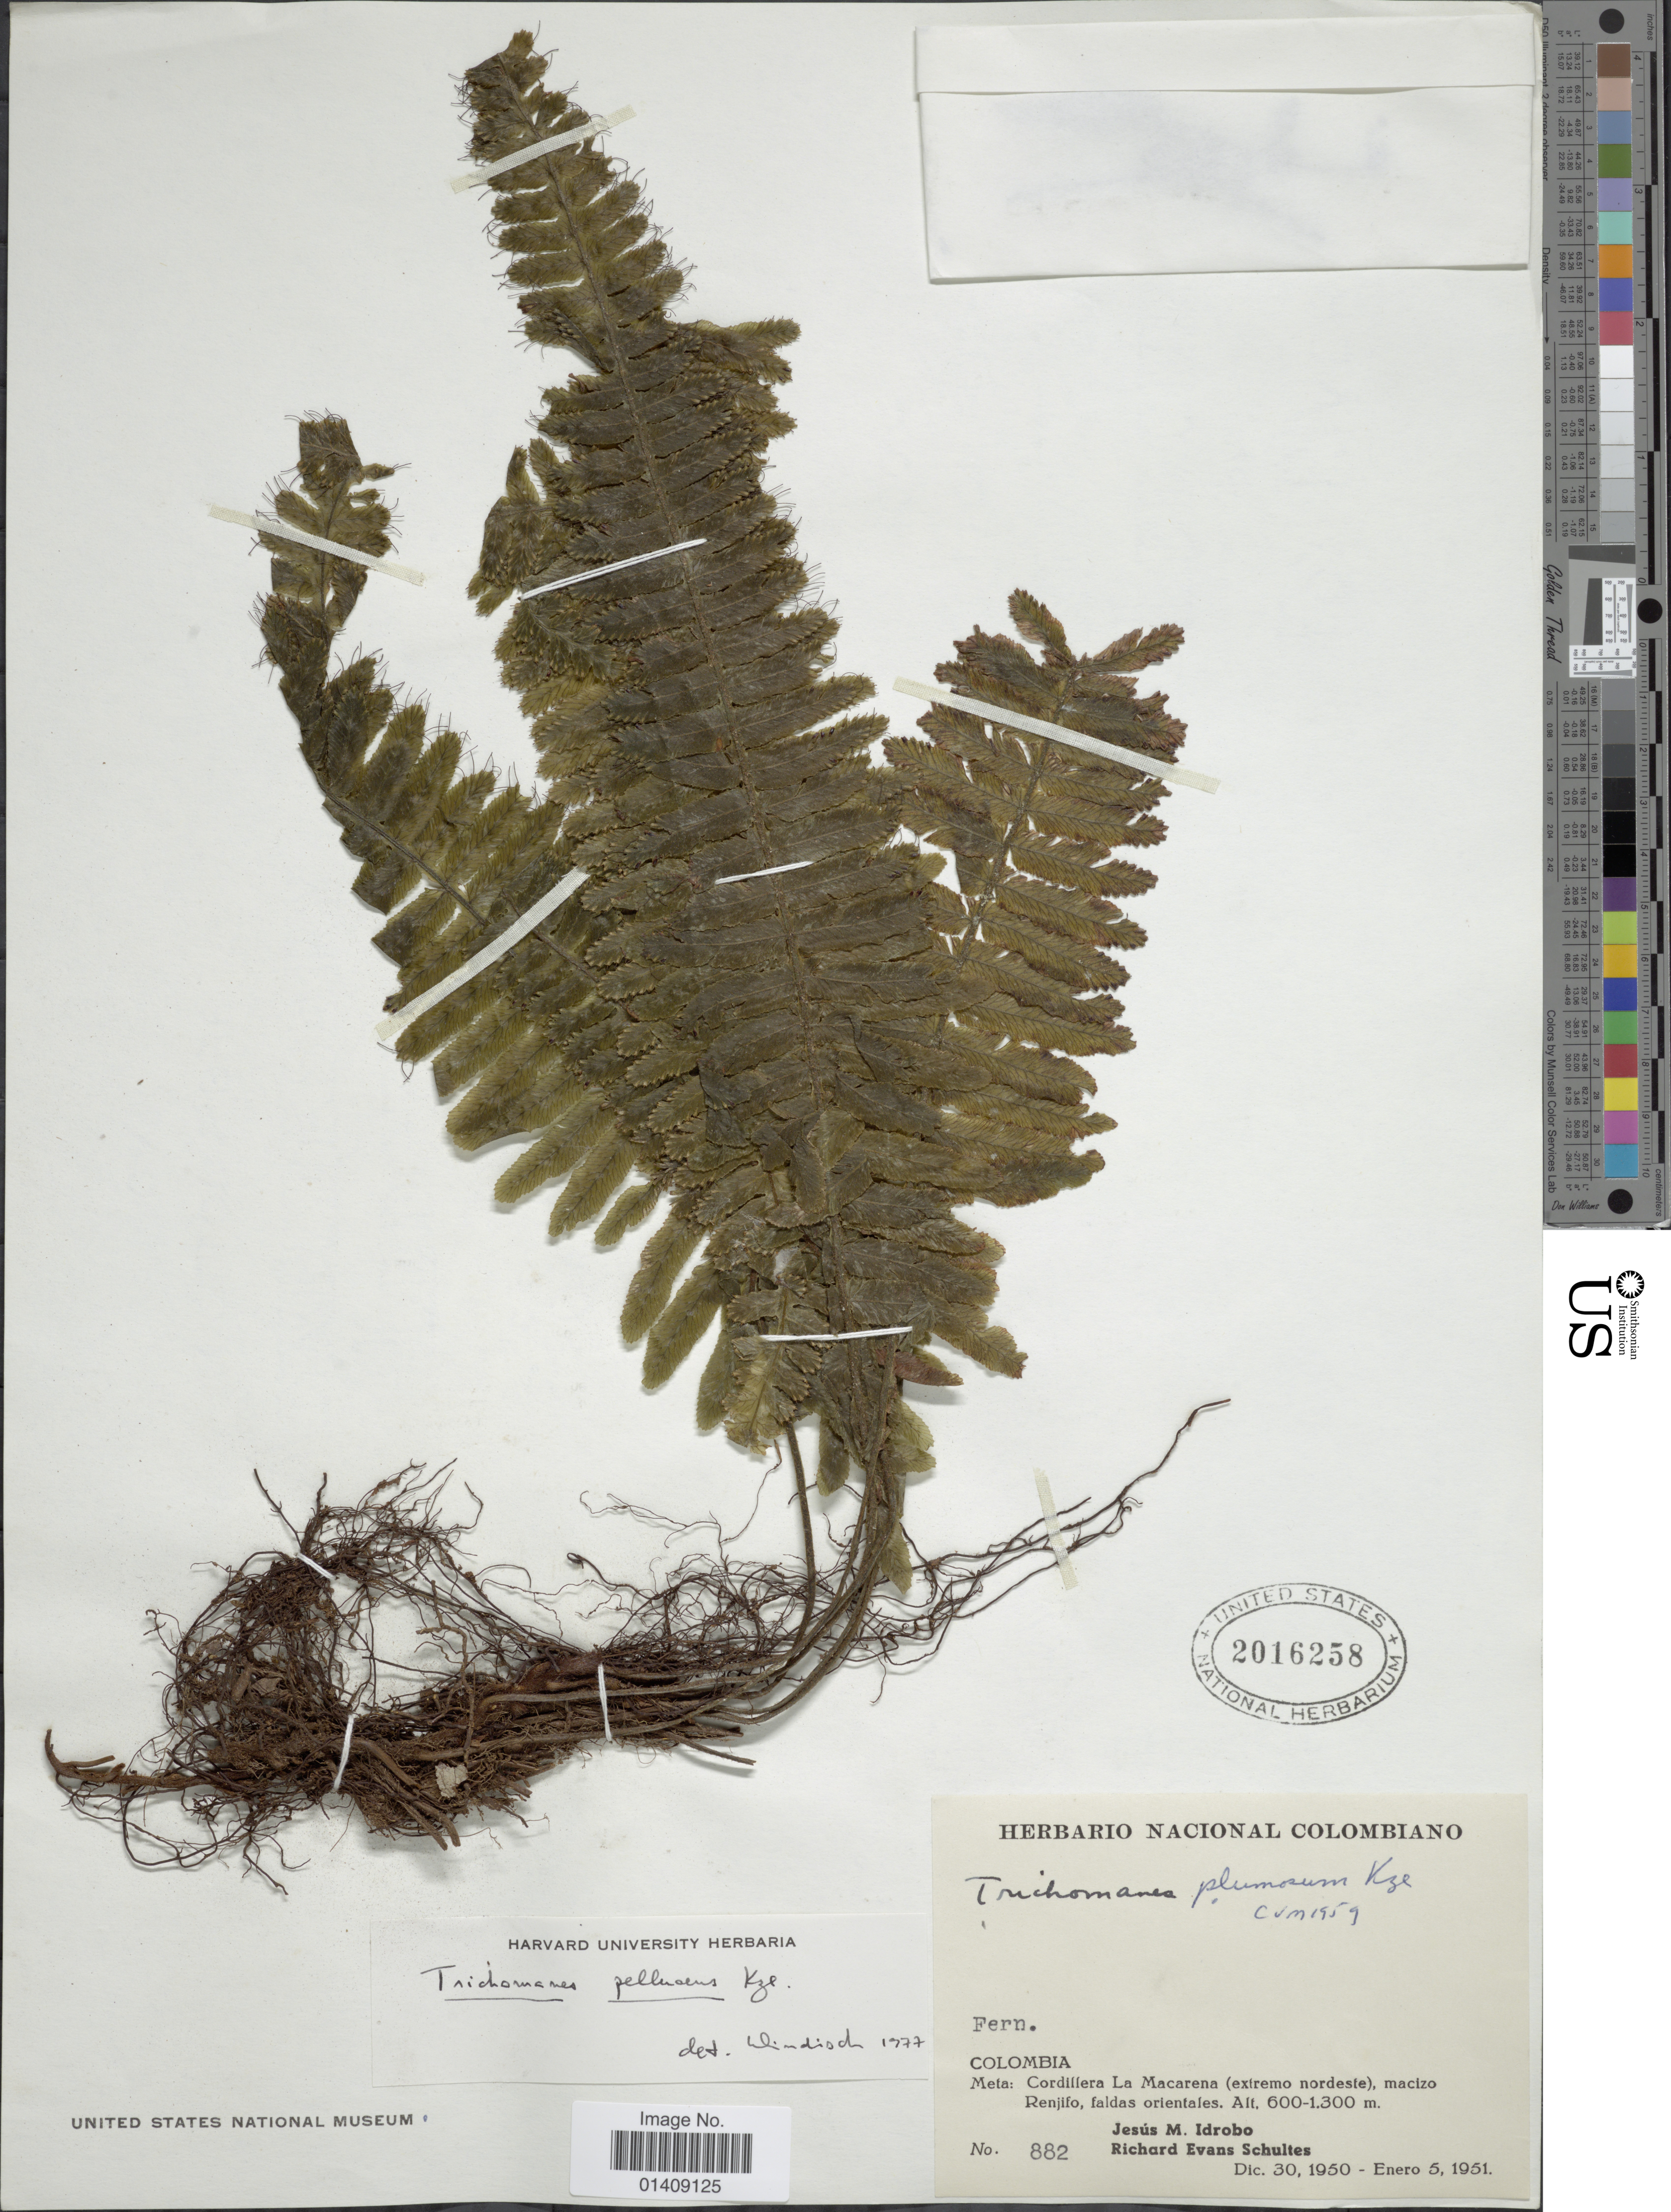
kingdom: Plantae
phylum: Tracheophyta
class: Polypodiopsida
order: Hymenophyllales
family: Hymenophyllaceae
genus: Trichomanes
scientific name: Trichomanes pellucens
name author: Kunze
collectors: J. M. Idrobo & R. E. Schultes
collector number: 882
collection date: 1950-12-30/1951-01-05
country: Colombia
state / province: Meta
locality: Cordillera La Macarena extremo nordeste macizo Renjifo faldas orientalis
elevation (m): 600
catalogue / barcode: US 2016258